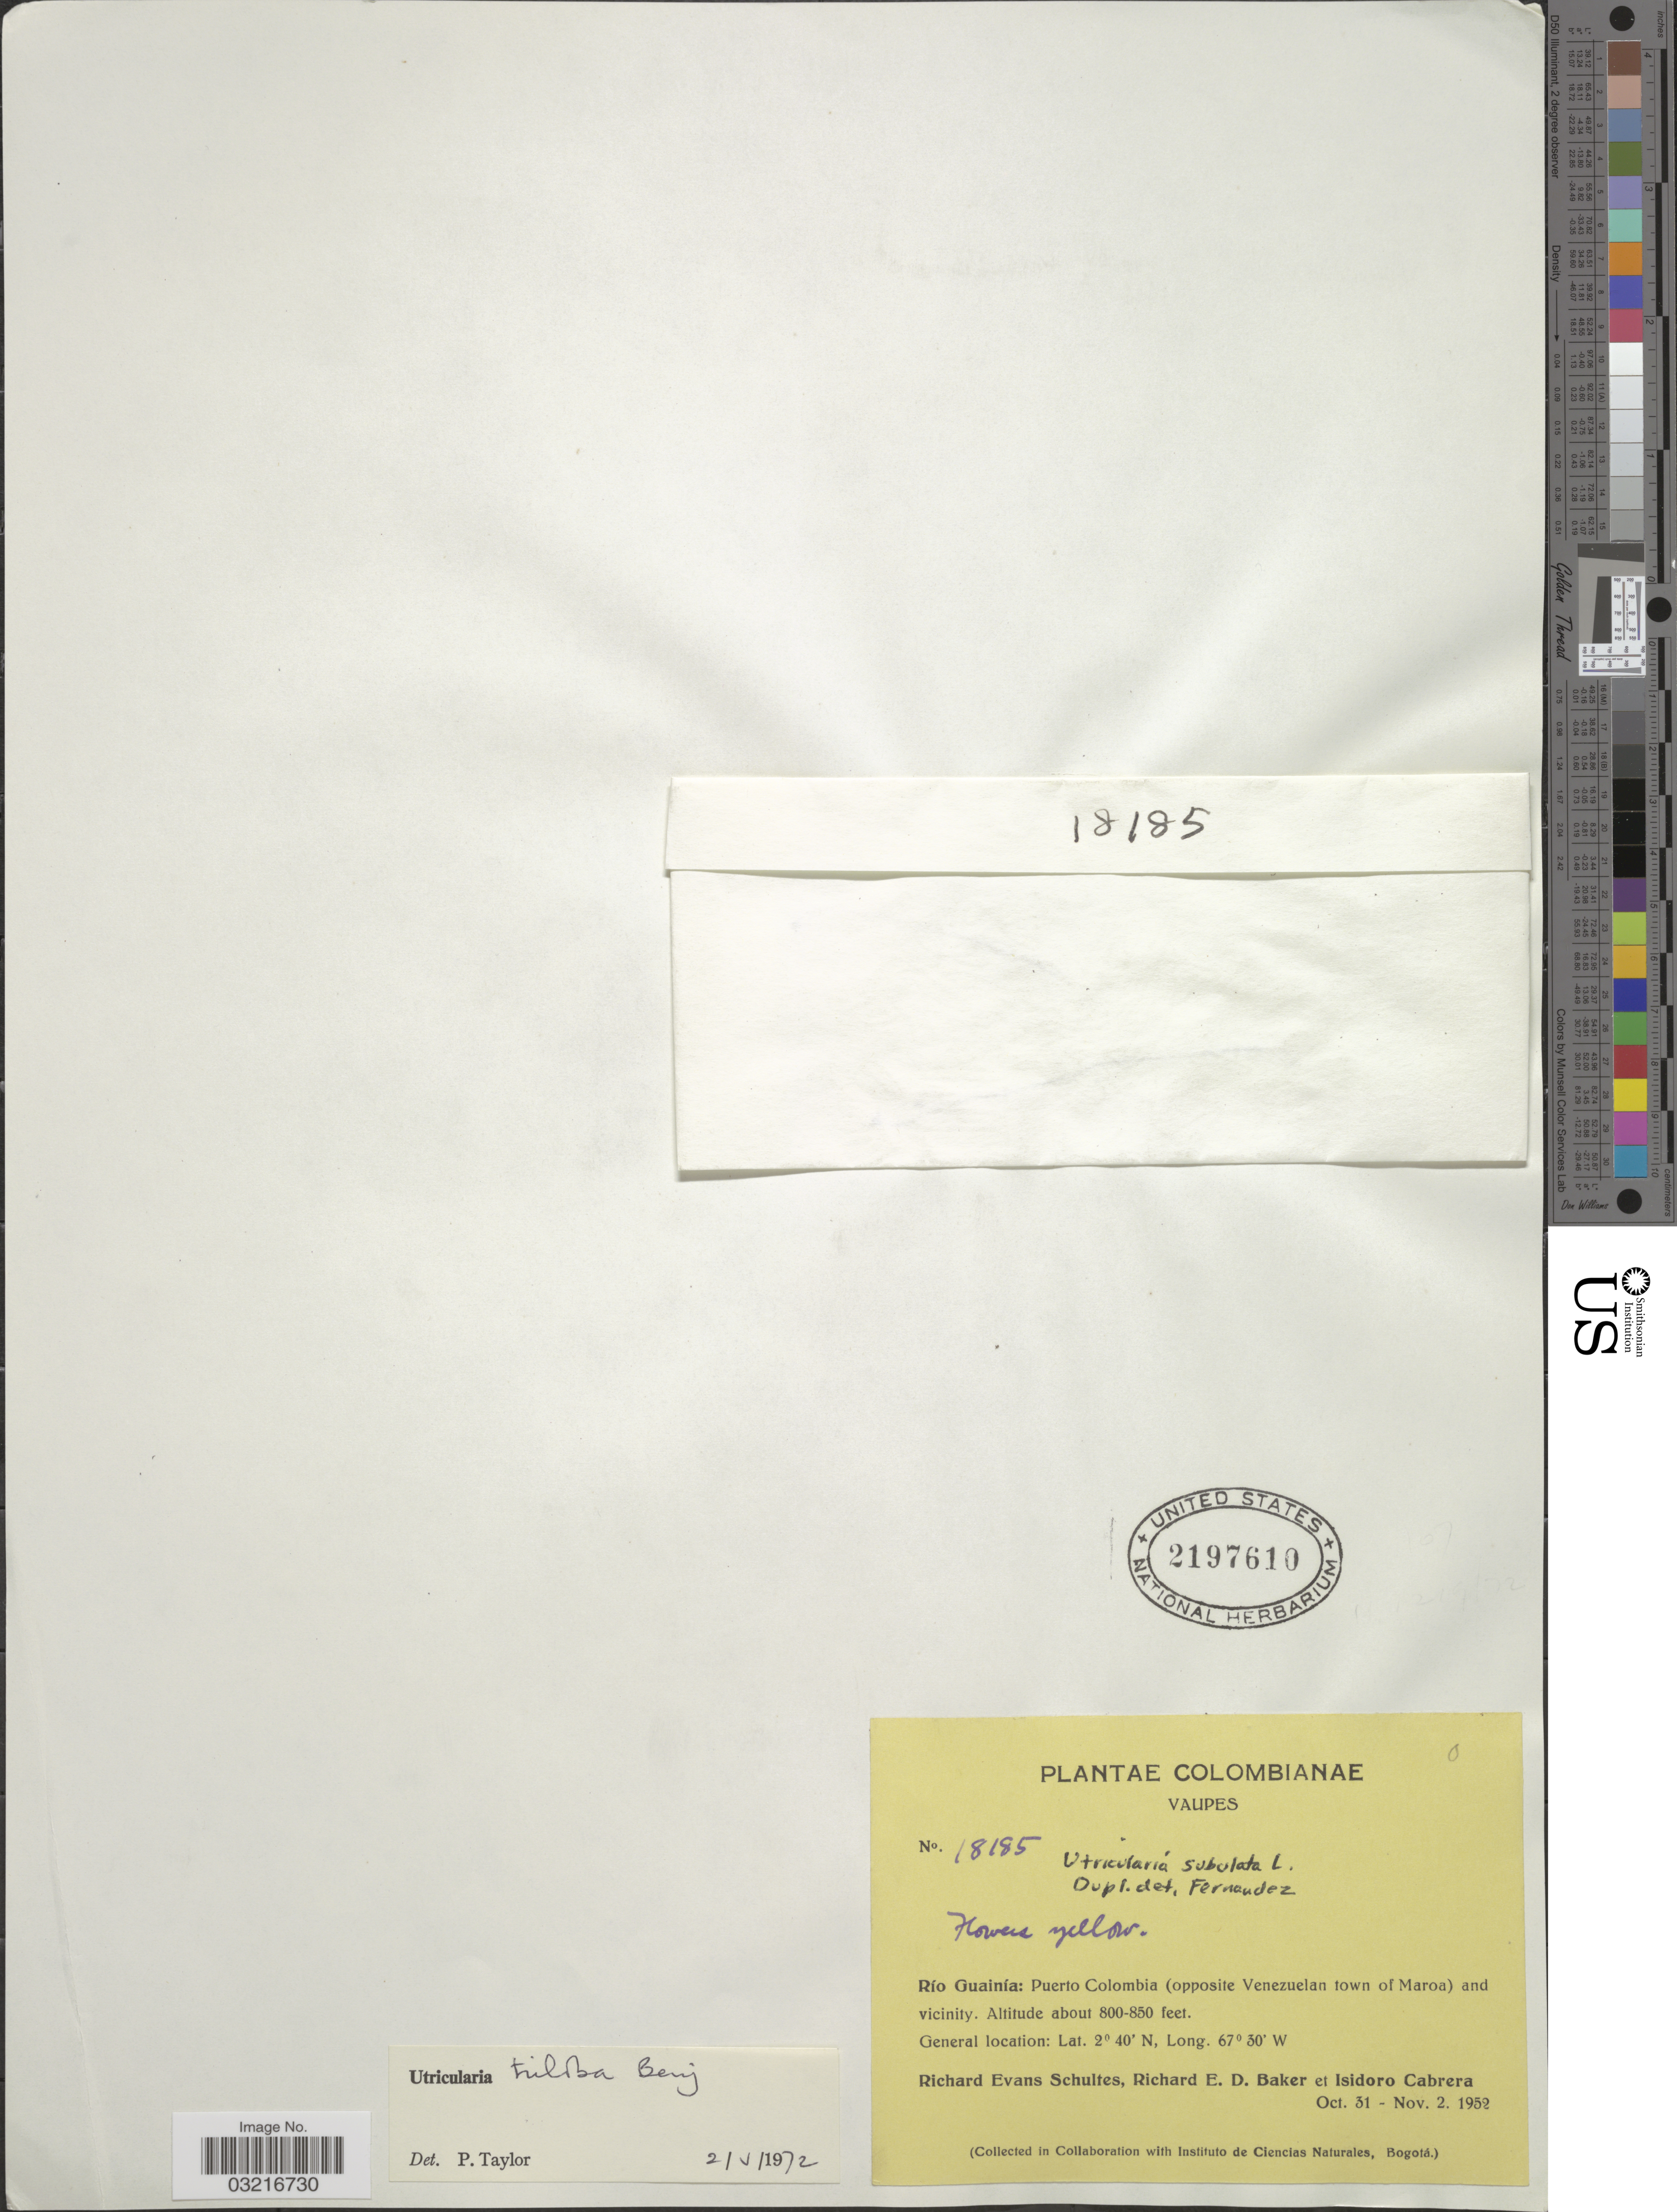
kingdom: Plantae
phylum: Tracheophyta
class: Magnoliopsida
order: Lamiales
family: Lentibulariaceae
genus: Utricularia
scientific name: Utricularia triloba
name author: Benj.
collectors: R. E. Schultes, R. E. D. Baker & I. Cabrera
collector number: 18185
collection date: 1952-10-31/1952-11-02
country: Colombia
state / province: Vaupés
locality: Río Guainía: Puerto Colombia (opposite Venezuelan town of Maroa) and vicinity.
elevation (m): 244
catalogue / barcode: US 2197610